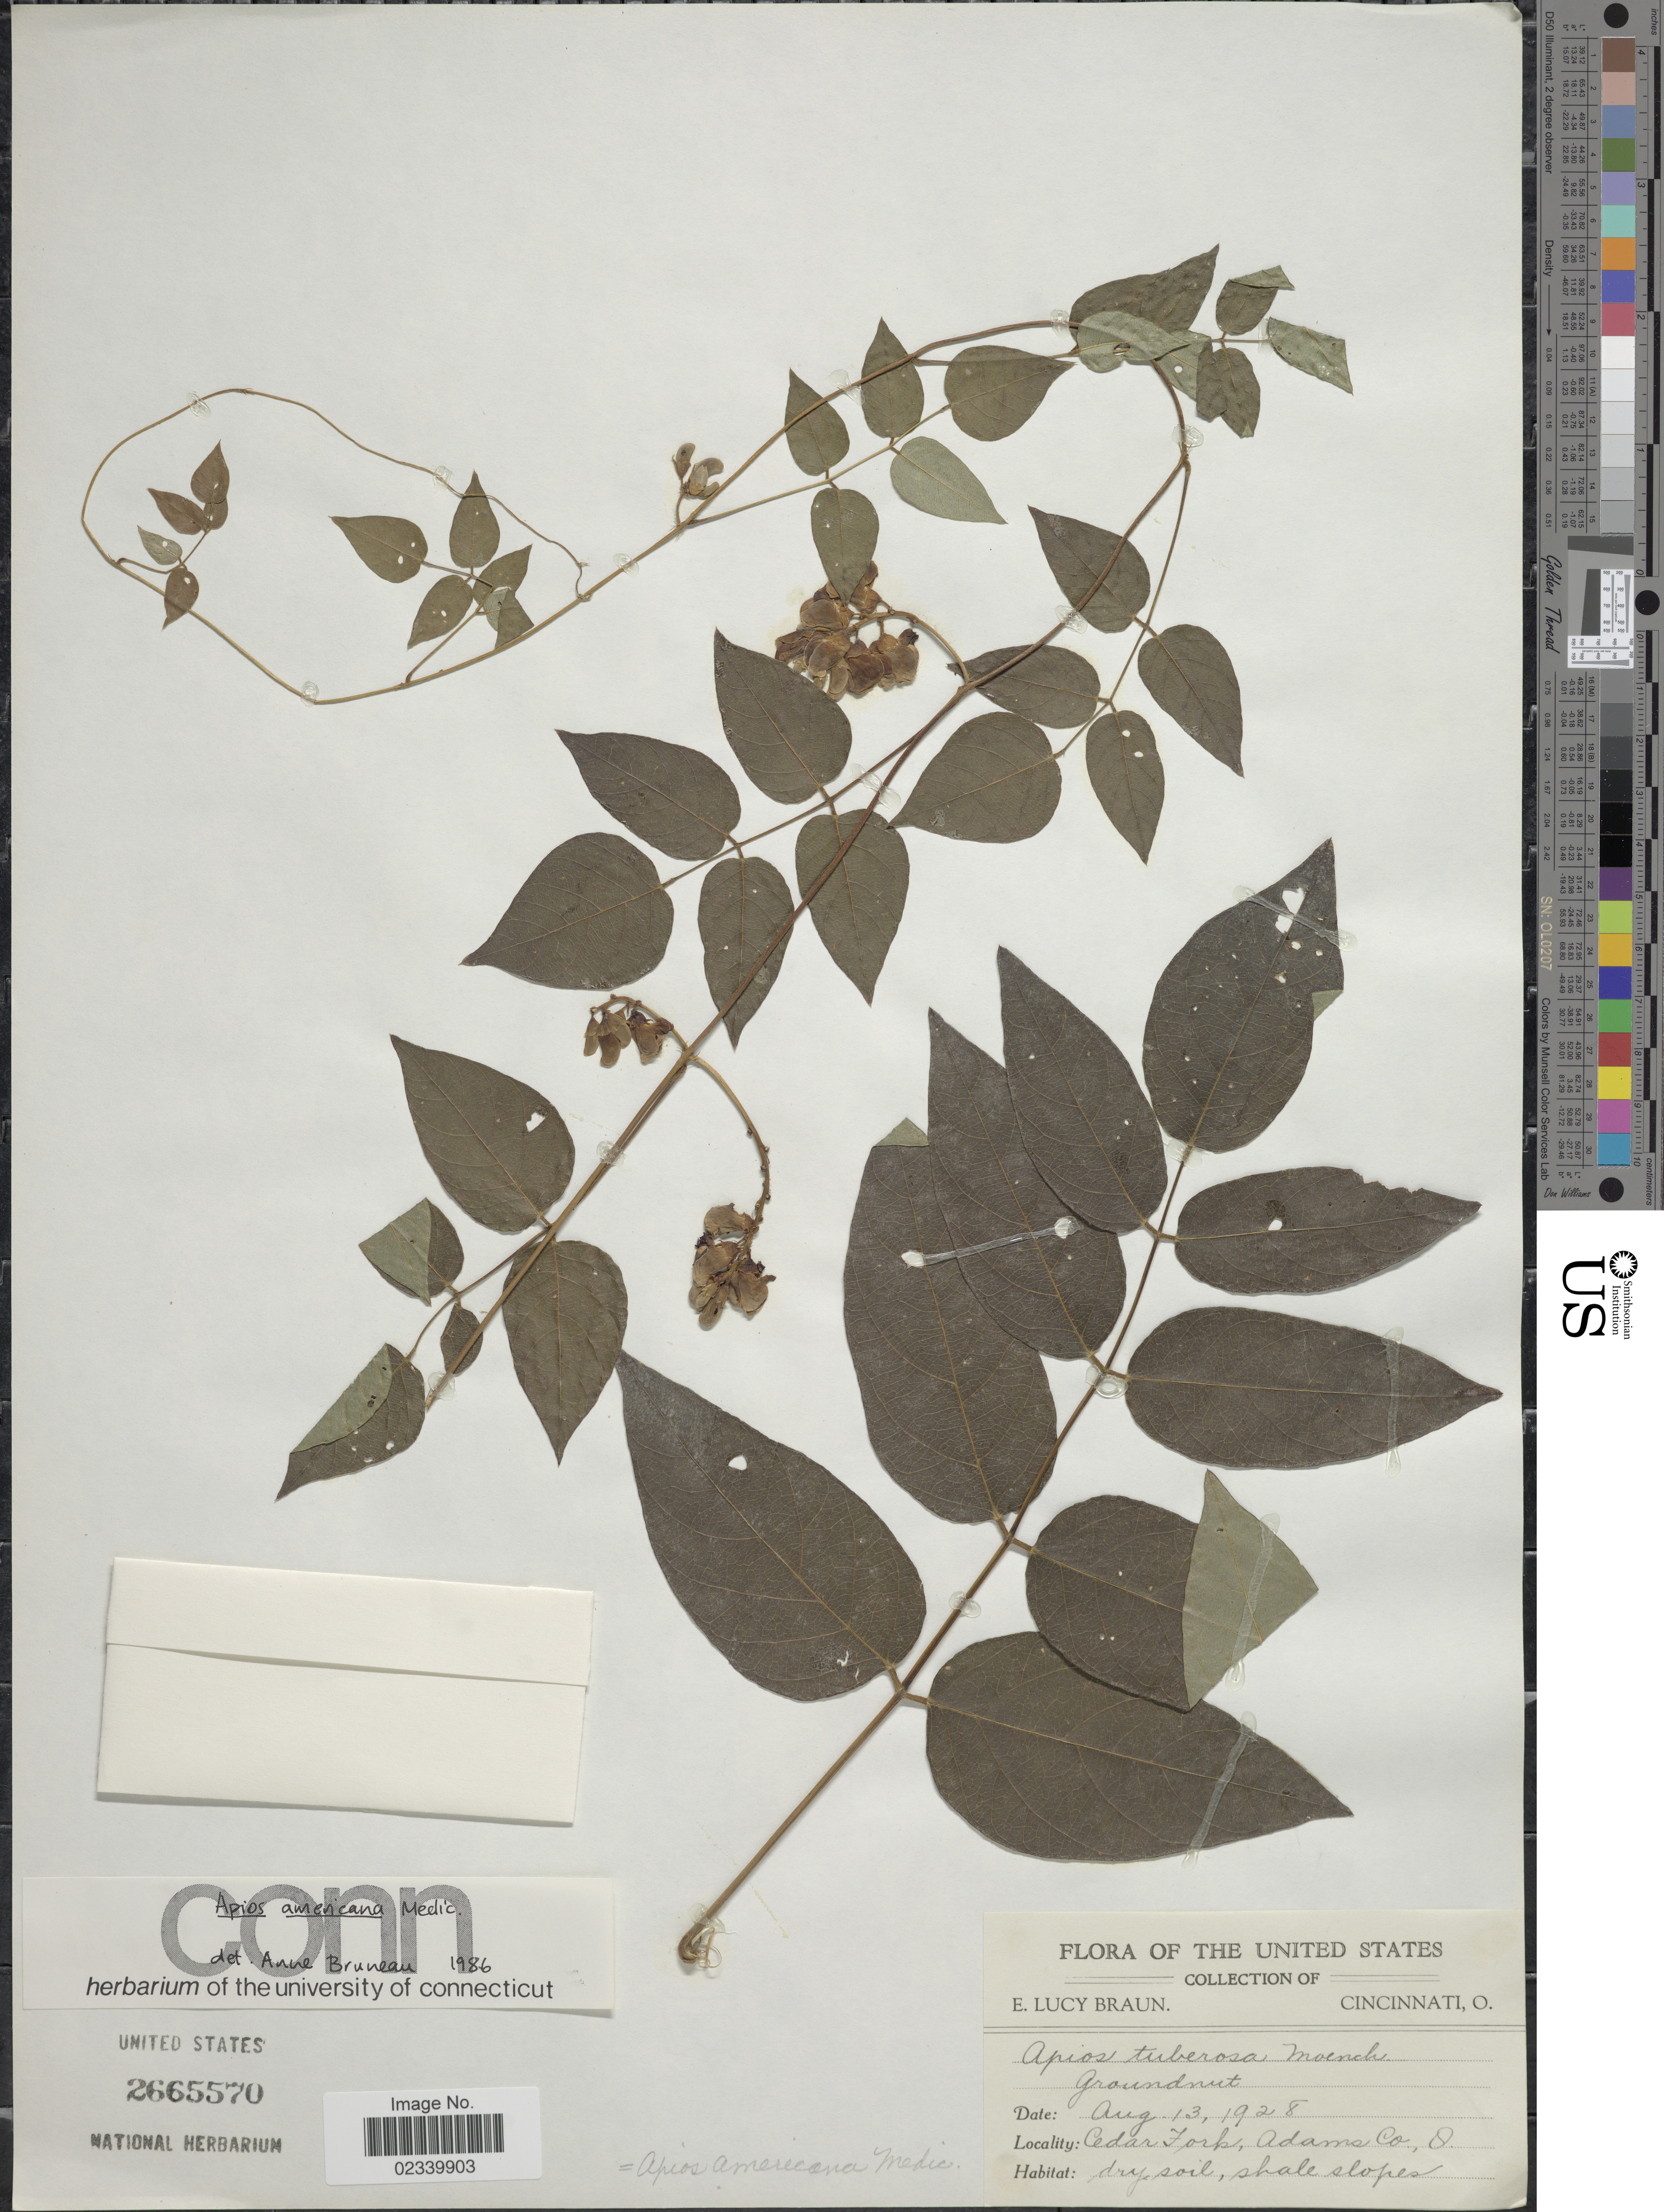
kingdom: Plantae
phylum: Tracheophyta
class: Magnoliopsida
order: Fabales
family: Fabaceae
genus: Apios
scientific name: Apios americana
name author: Medik.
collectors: E. L. Braun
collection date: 1928-08-13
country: United States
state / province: Ohio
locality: Cedar Fork, Adams Co., dry soil, shale slopes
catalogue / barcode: US 2665570